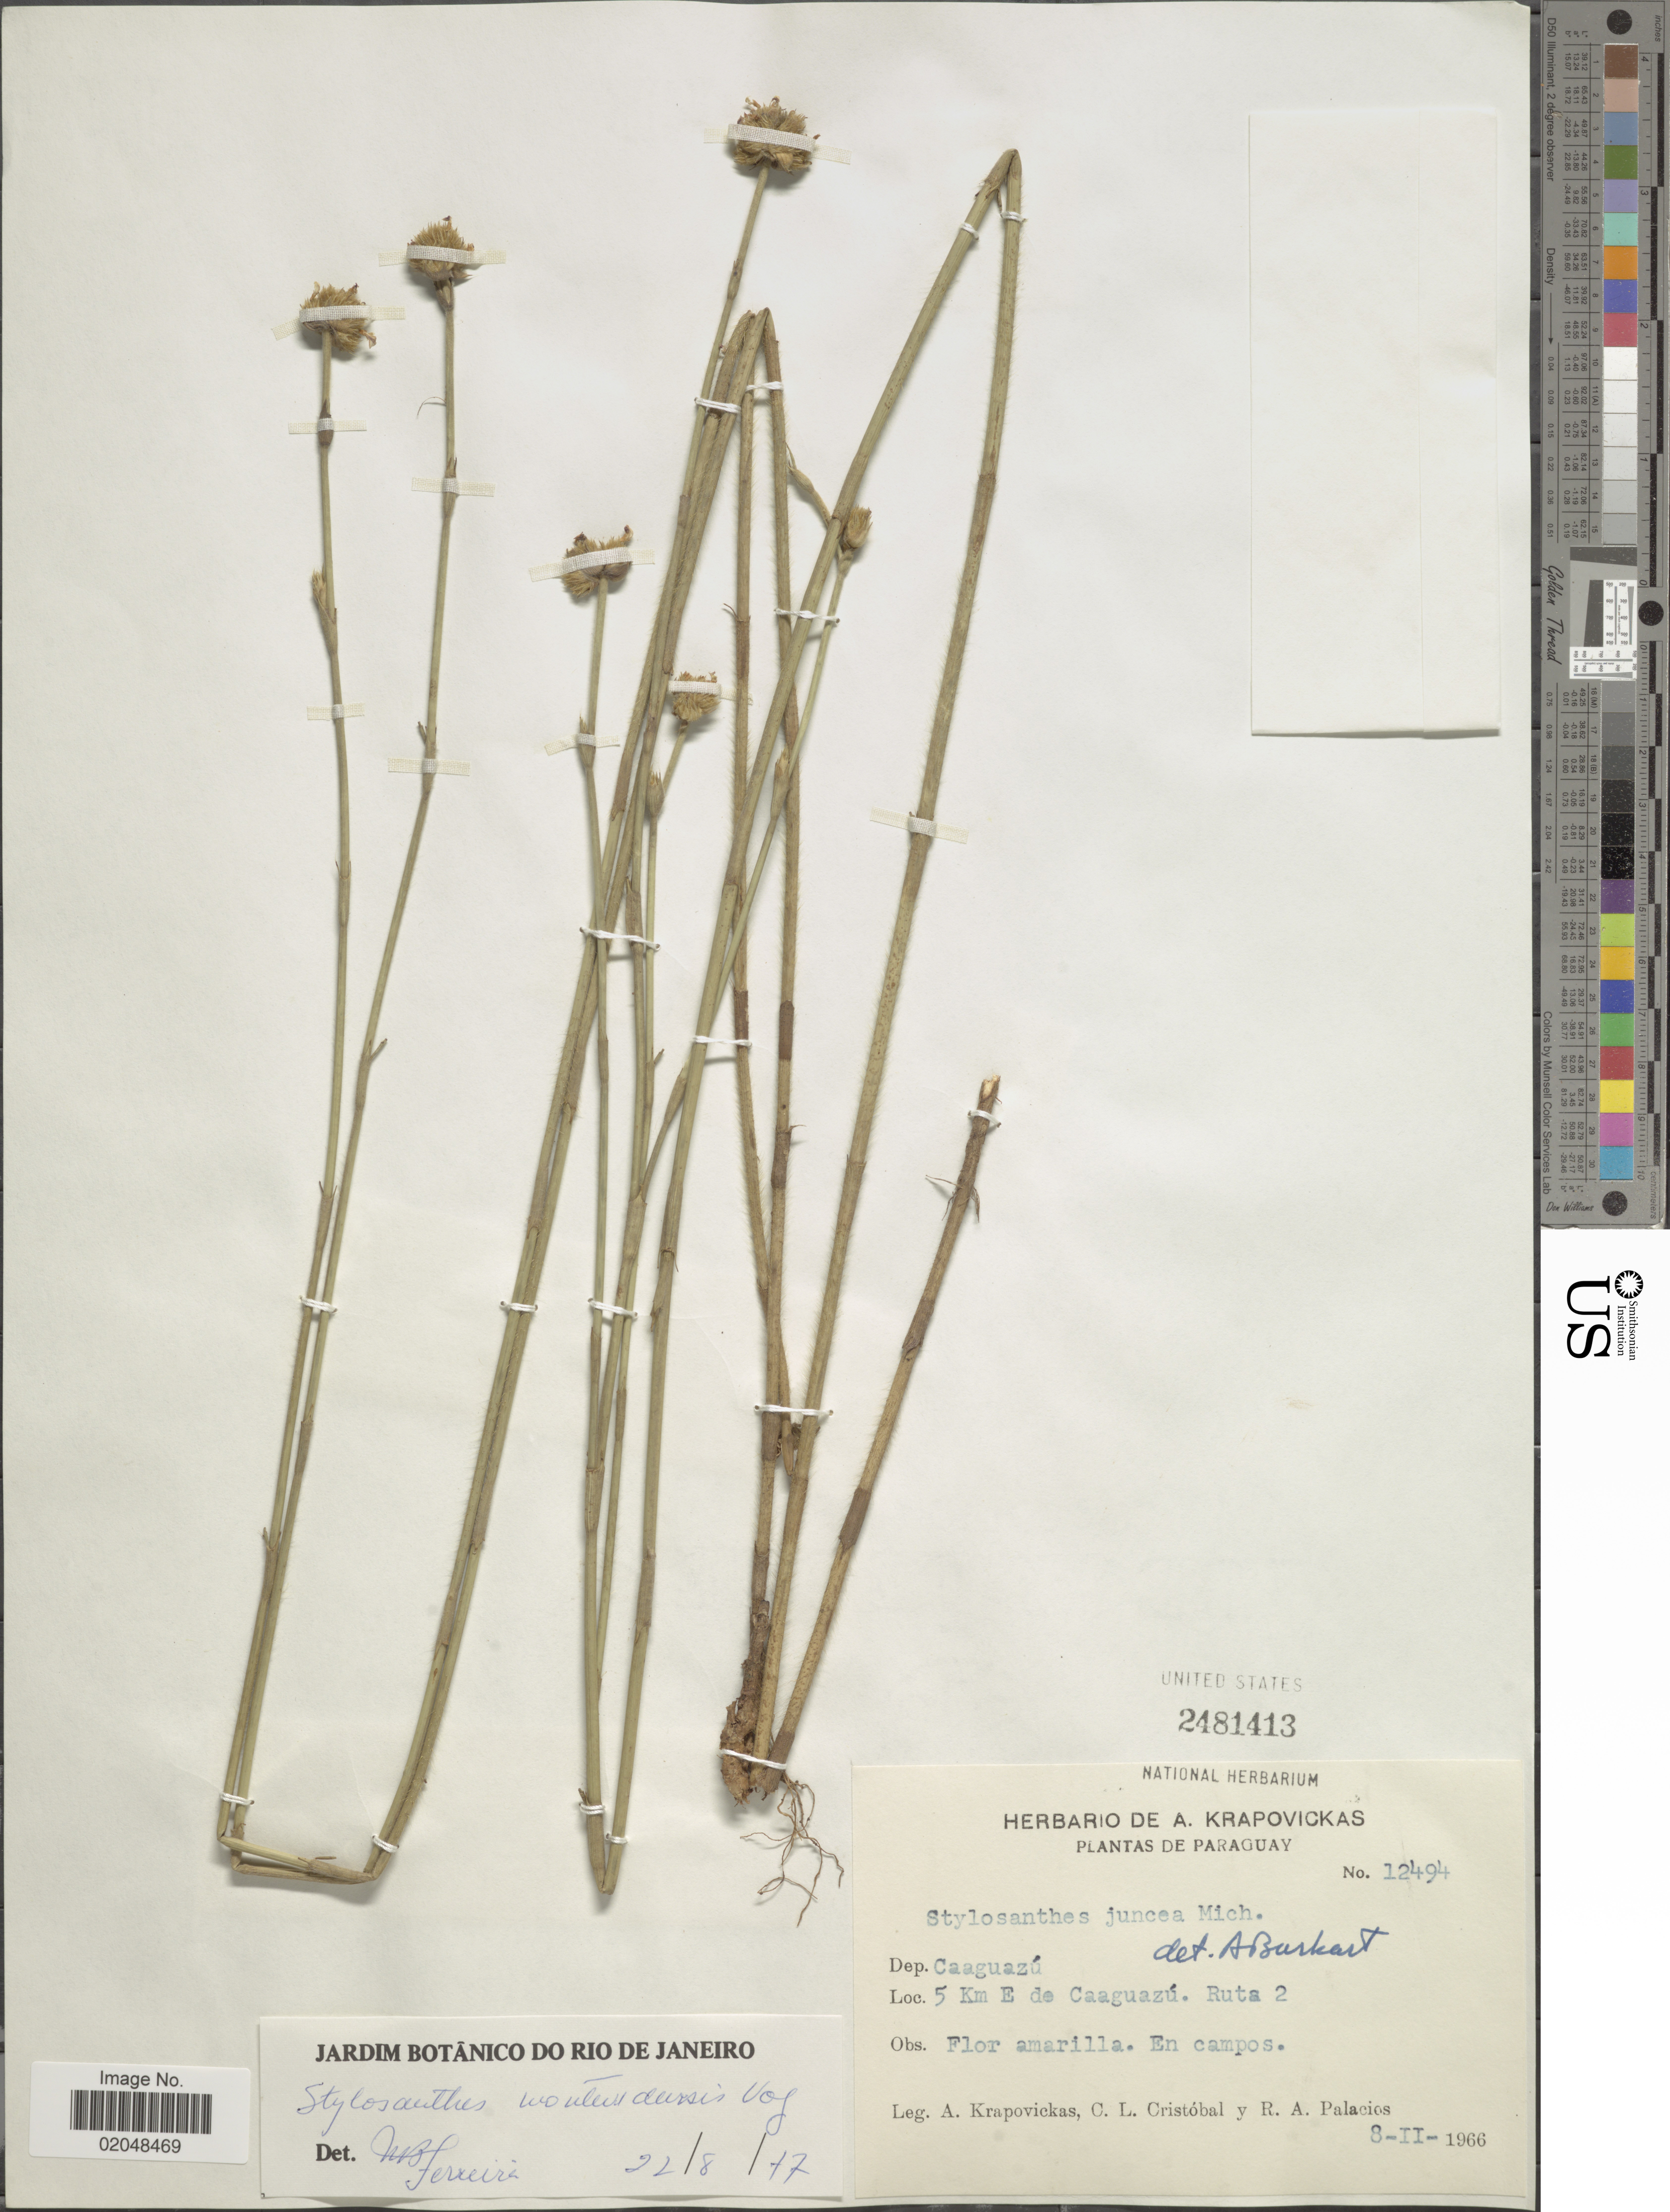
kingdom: Plantae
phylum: Tracheophyta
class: Magnoliopsida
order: Fabales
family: Fabaceae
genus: Stylosanthes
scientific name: Stylosanthes montevidensis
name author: Vogel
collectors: A. Krapovickas, C. L. Cristóbal & R. Palacios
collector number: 12494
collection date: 1966-02-08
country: Paraguay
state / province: Caaguazu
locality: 5 km E de Caaguazu, Ruta 2, en campos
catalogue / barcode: US 2481413